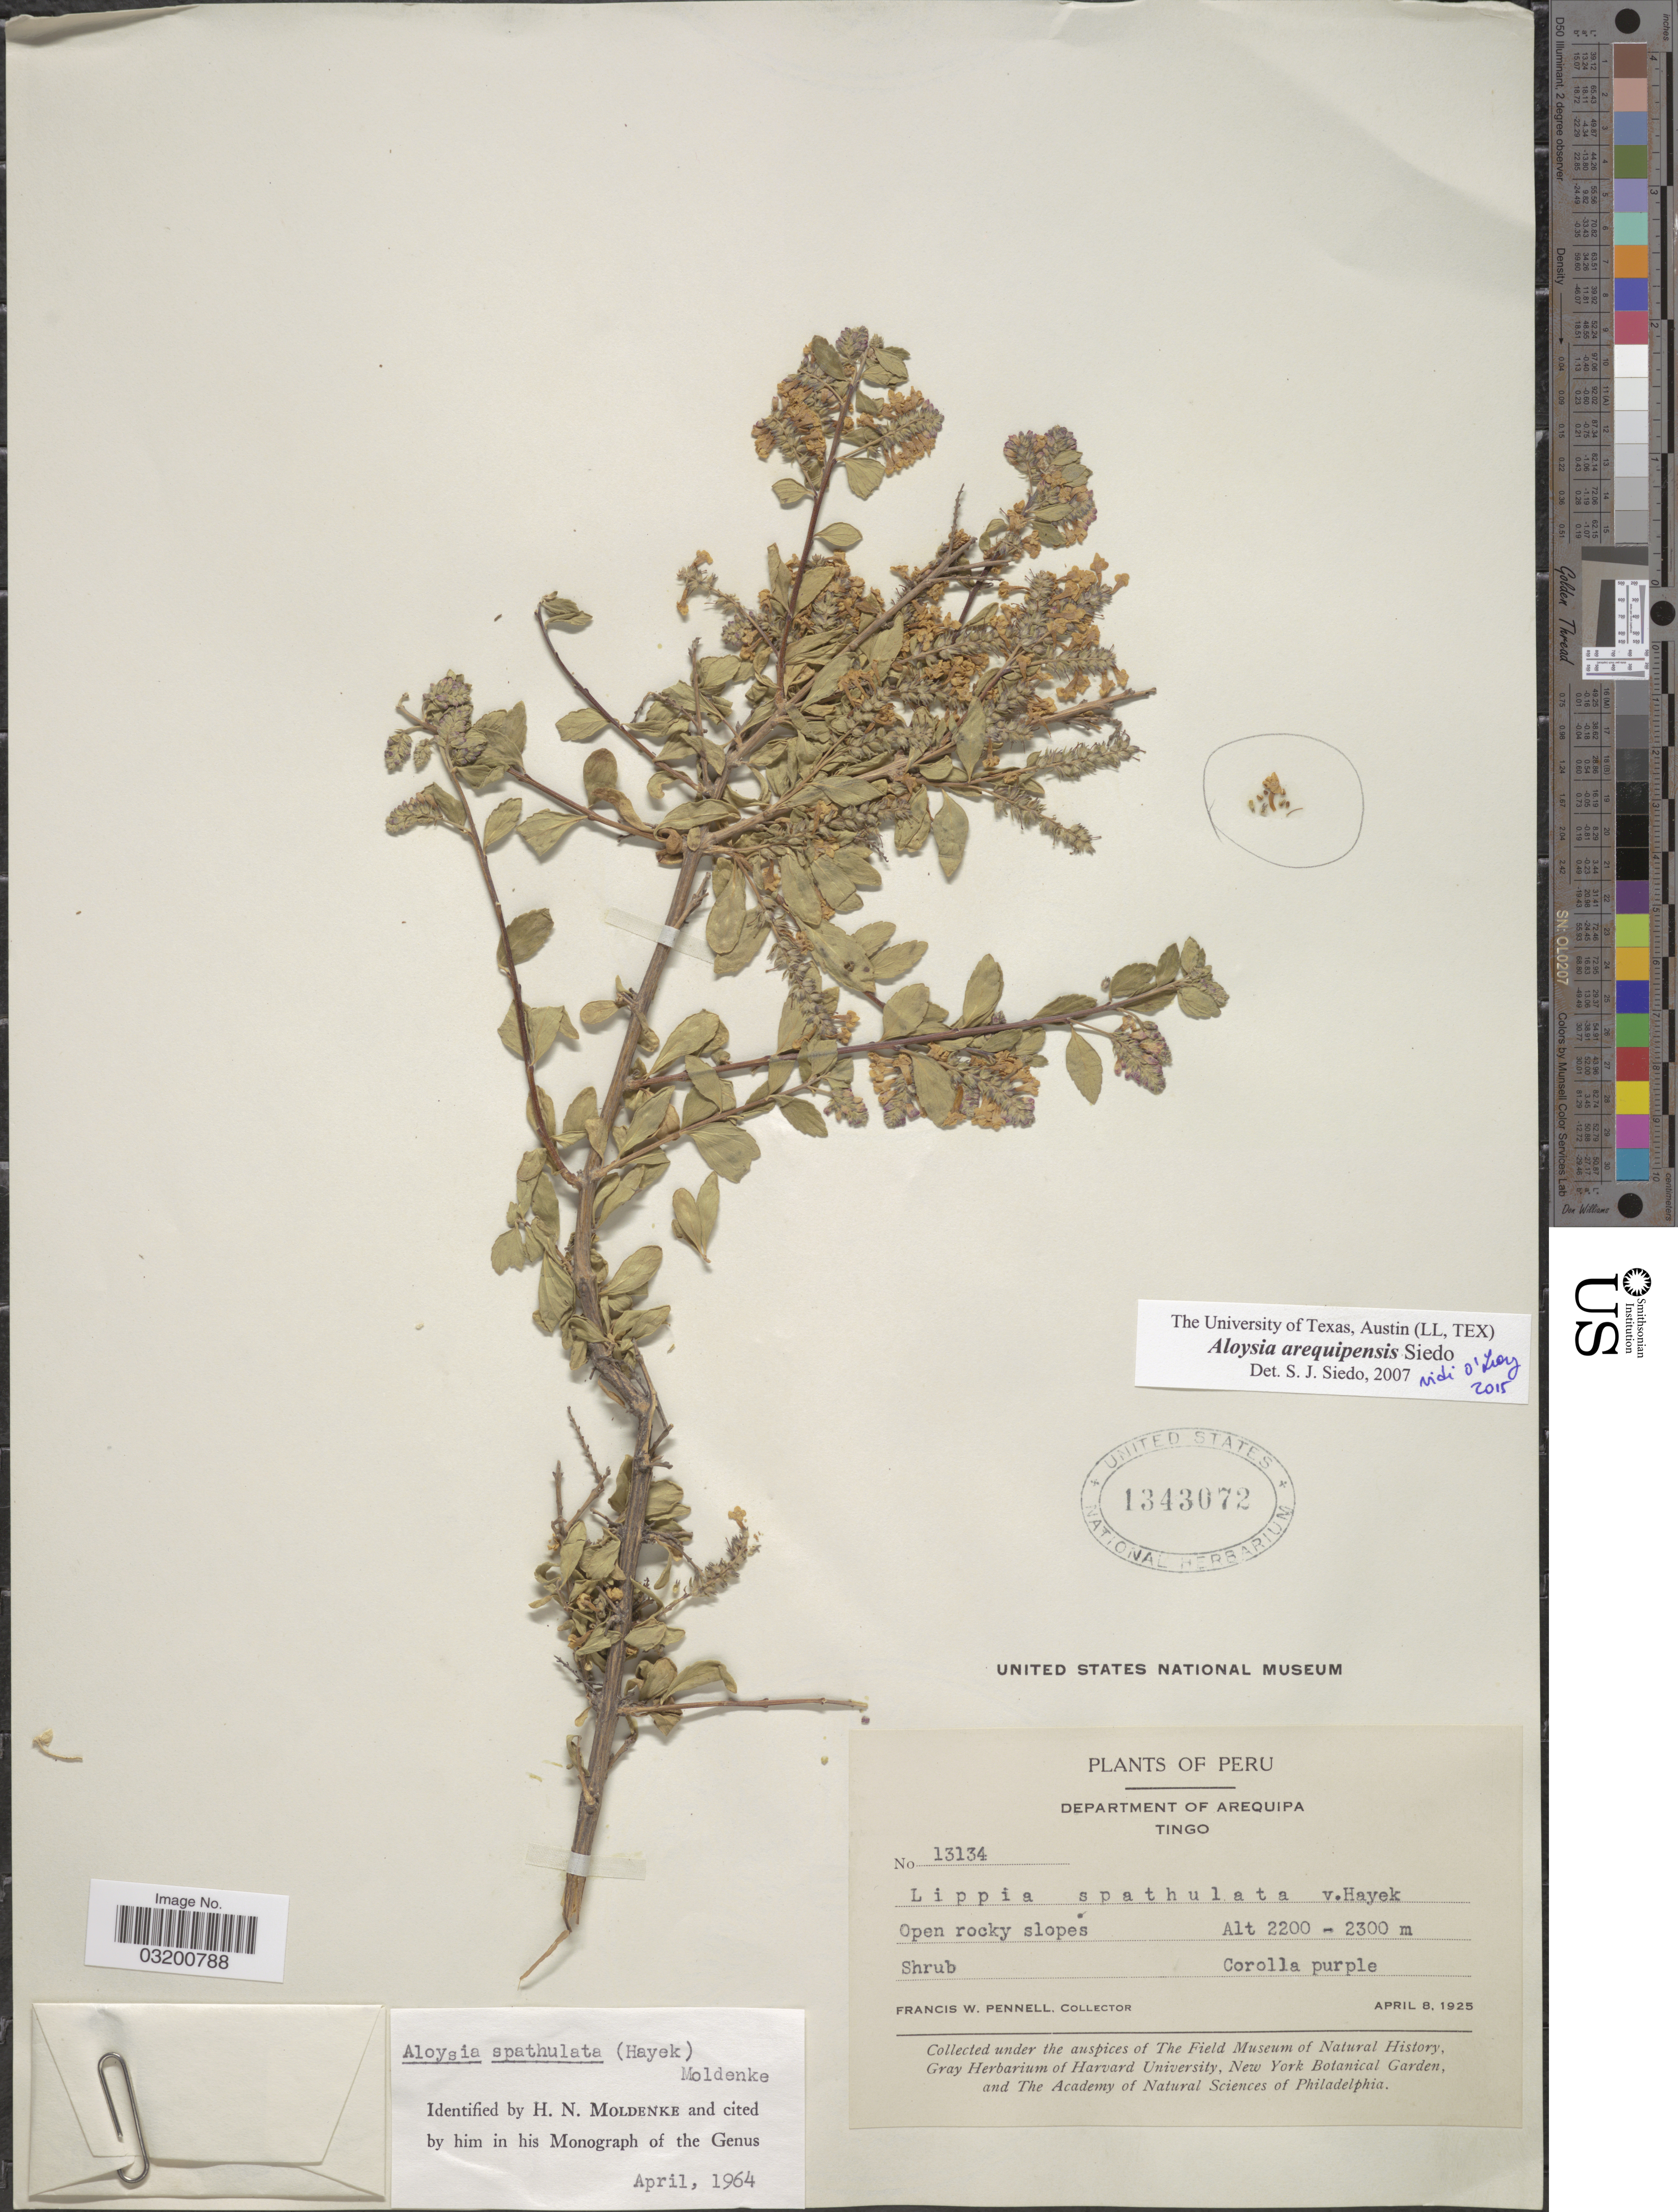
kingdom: Plantae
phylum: Tracheophyta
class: Magnoliopsida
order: Lamiales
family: Verbenaceae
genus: Aloysia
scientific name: Aloysia arequipensis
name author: Siedo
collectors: F. W. Pennell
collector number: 13134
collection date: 1925-04-08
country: Peru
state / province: Arequipa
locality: Department of Arequipa, Tingo.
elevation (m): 2200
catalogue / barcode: US 1343072